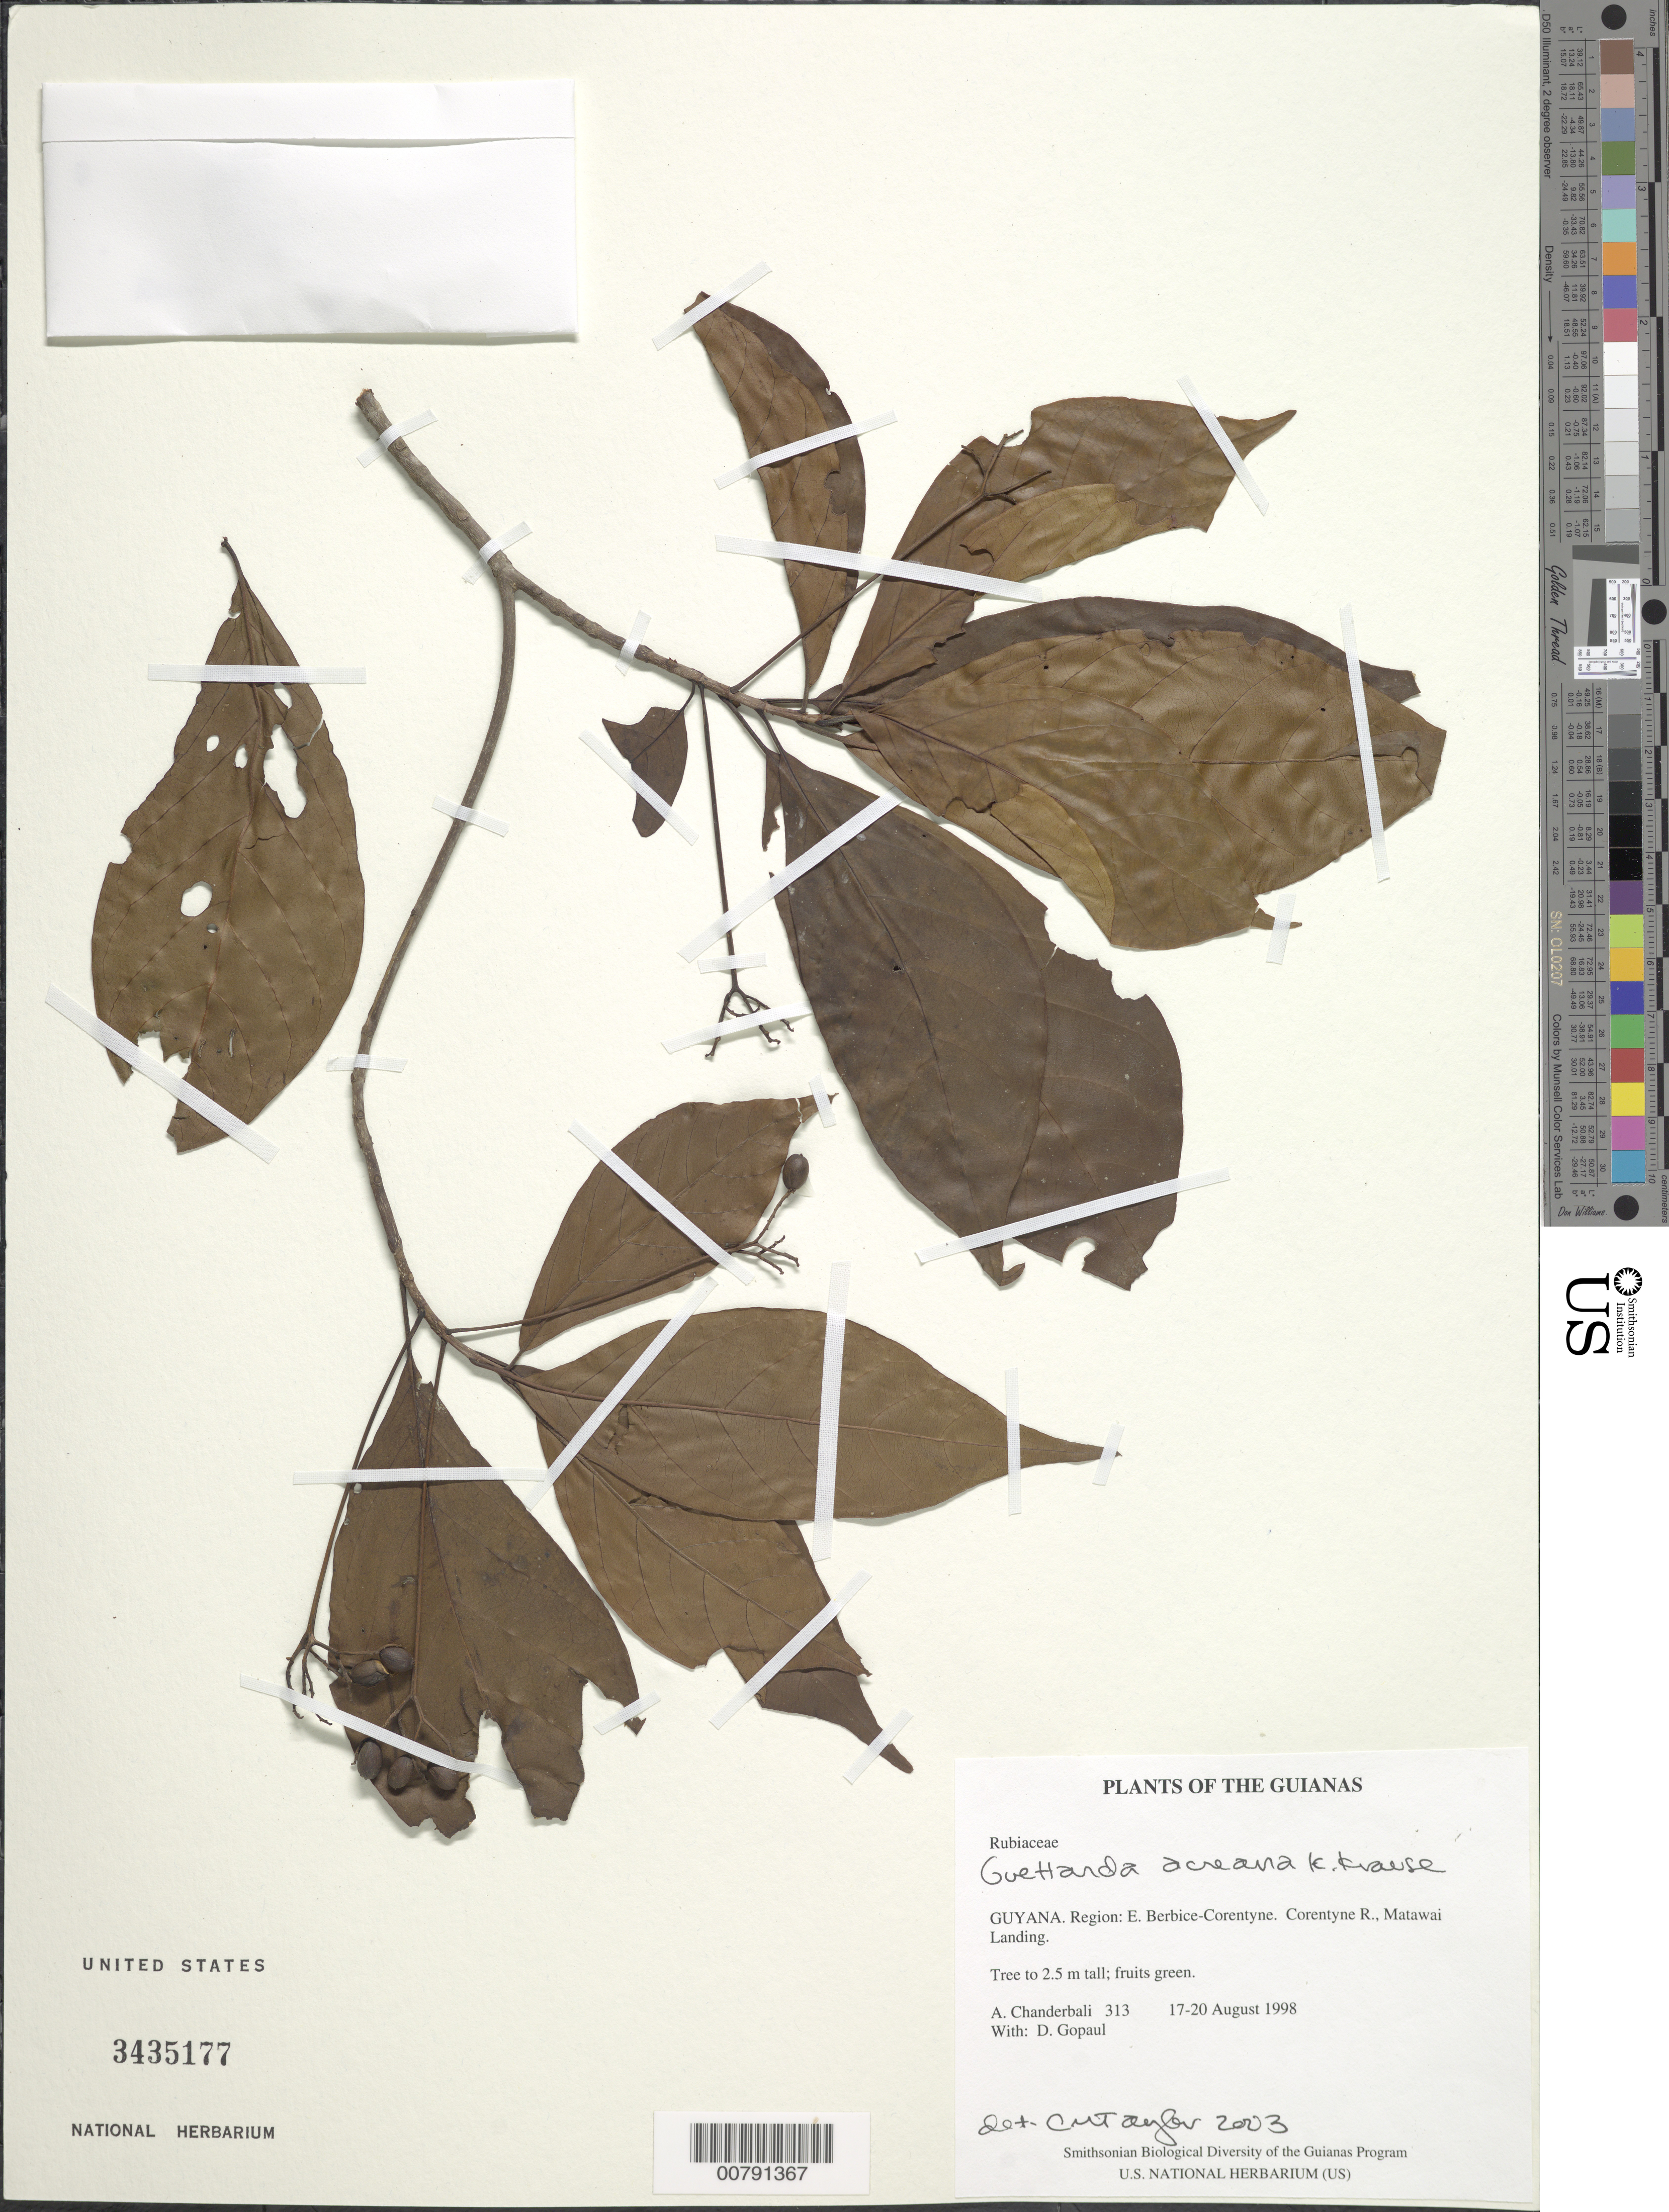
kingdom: Plantae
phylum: Tracheophyta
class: Magnoliopsida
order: Gentianales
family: Rubiaceae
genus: Guettarda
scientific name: Guettarda acreana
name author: K. Krause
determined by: Taylor, Charlotte M.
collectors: A. S. Chanderbali & D. Gopaul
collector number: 313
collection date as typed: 17-20 August 1998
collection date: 1998-08-17/1998-08-20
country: Guyana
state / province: E. Berbice-Corentyne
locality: Corentyne R., Matawai Landing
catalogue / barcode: US 3435177